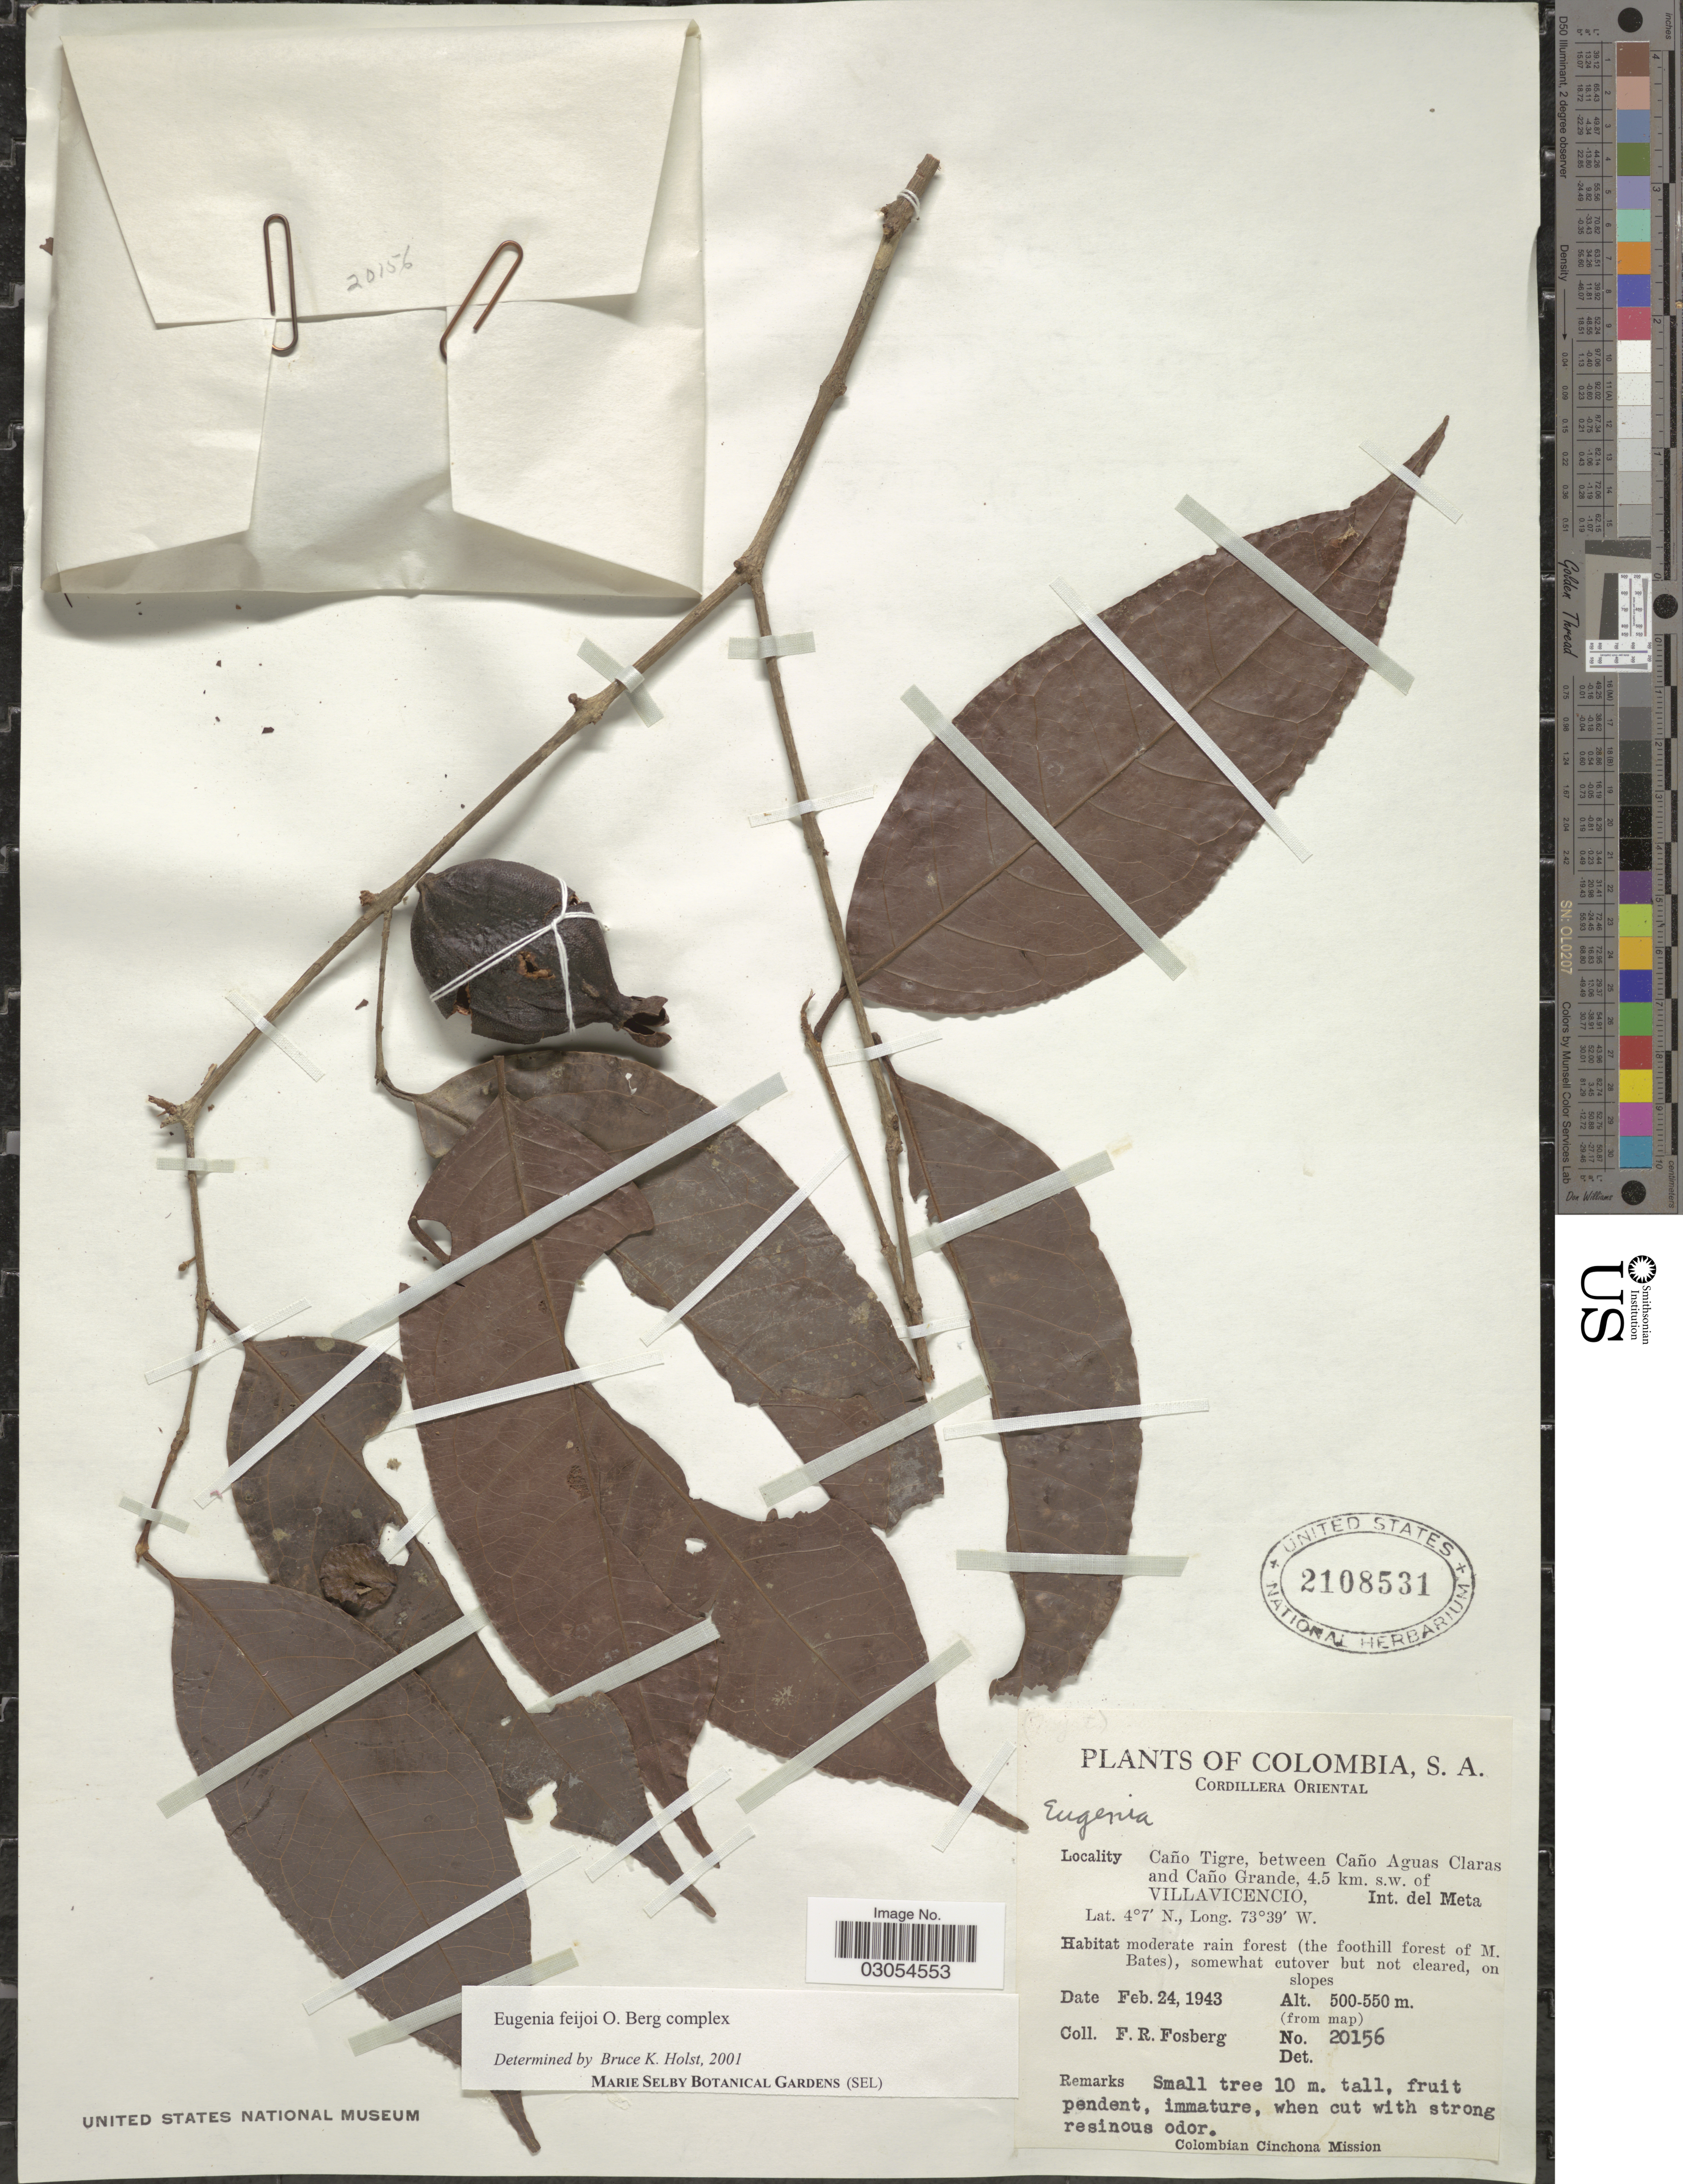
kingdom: Plantae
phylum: Tracheophyta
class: Magnoliopsida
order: Myrtales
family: Myrtaceae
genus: Eugenia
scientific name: Eugenia moschata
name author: (Aubl.) Nied. ex Durand & B.D. Jacks.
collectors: F. R. Fosberg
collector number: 20156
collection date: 1943-02-24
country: Colombia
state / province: Meta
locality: Cordillera Oriental. Caño Tigre, between Caño Aguas Claras and Caño Grande, 4.5 km. s.w. of VILLAVICENCIO. Int. del Meta.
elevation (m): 500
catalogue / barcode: US 2108531